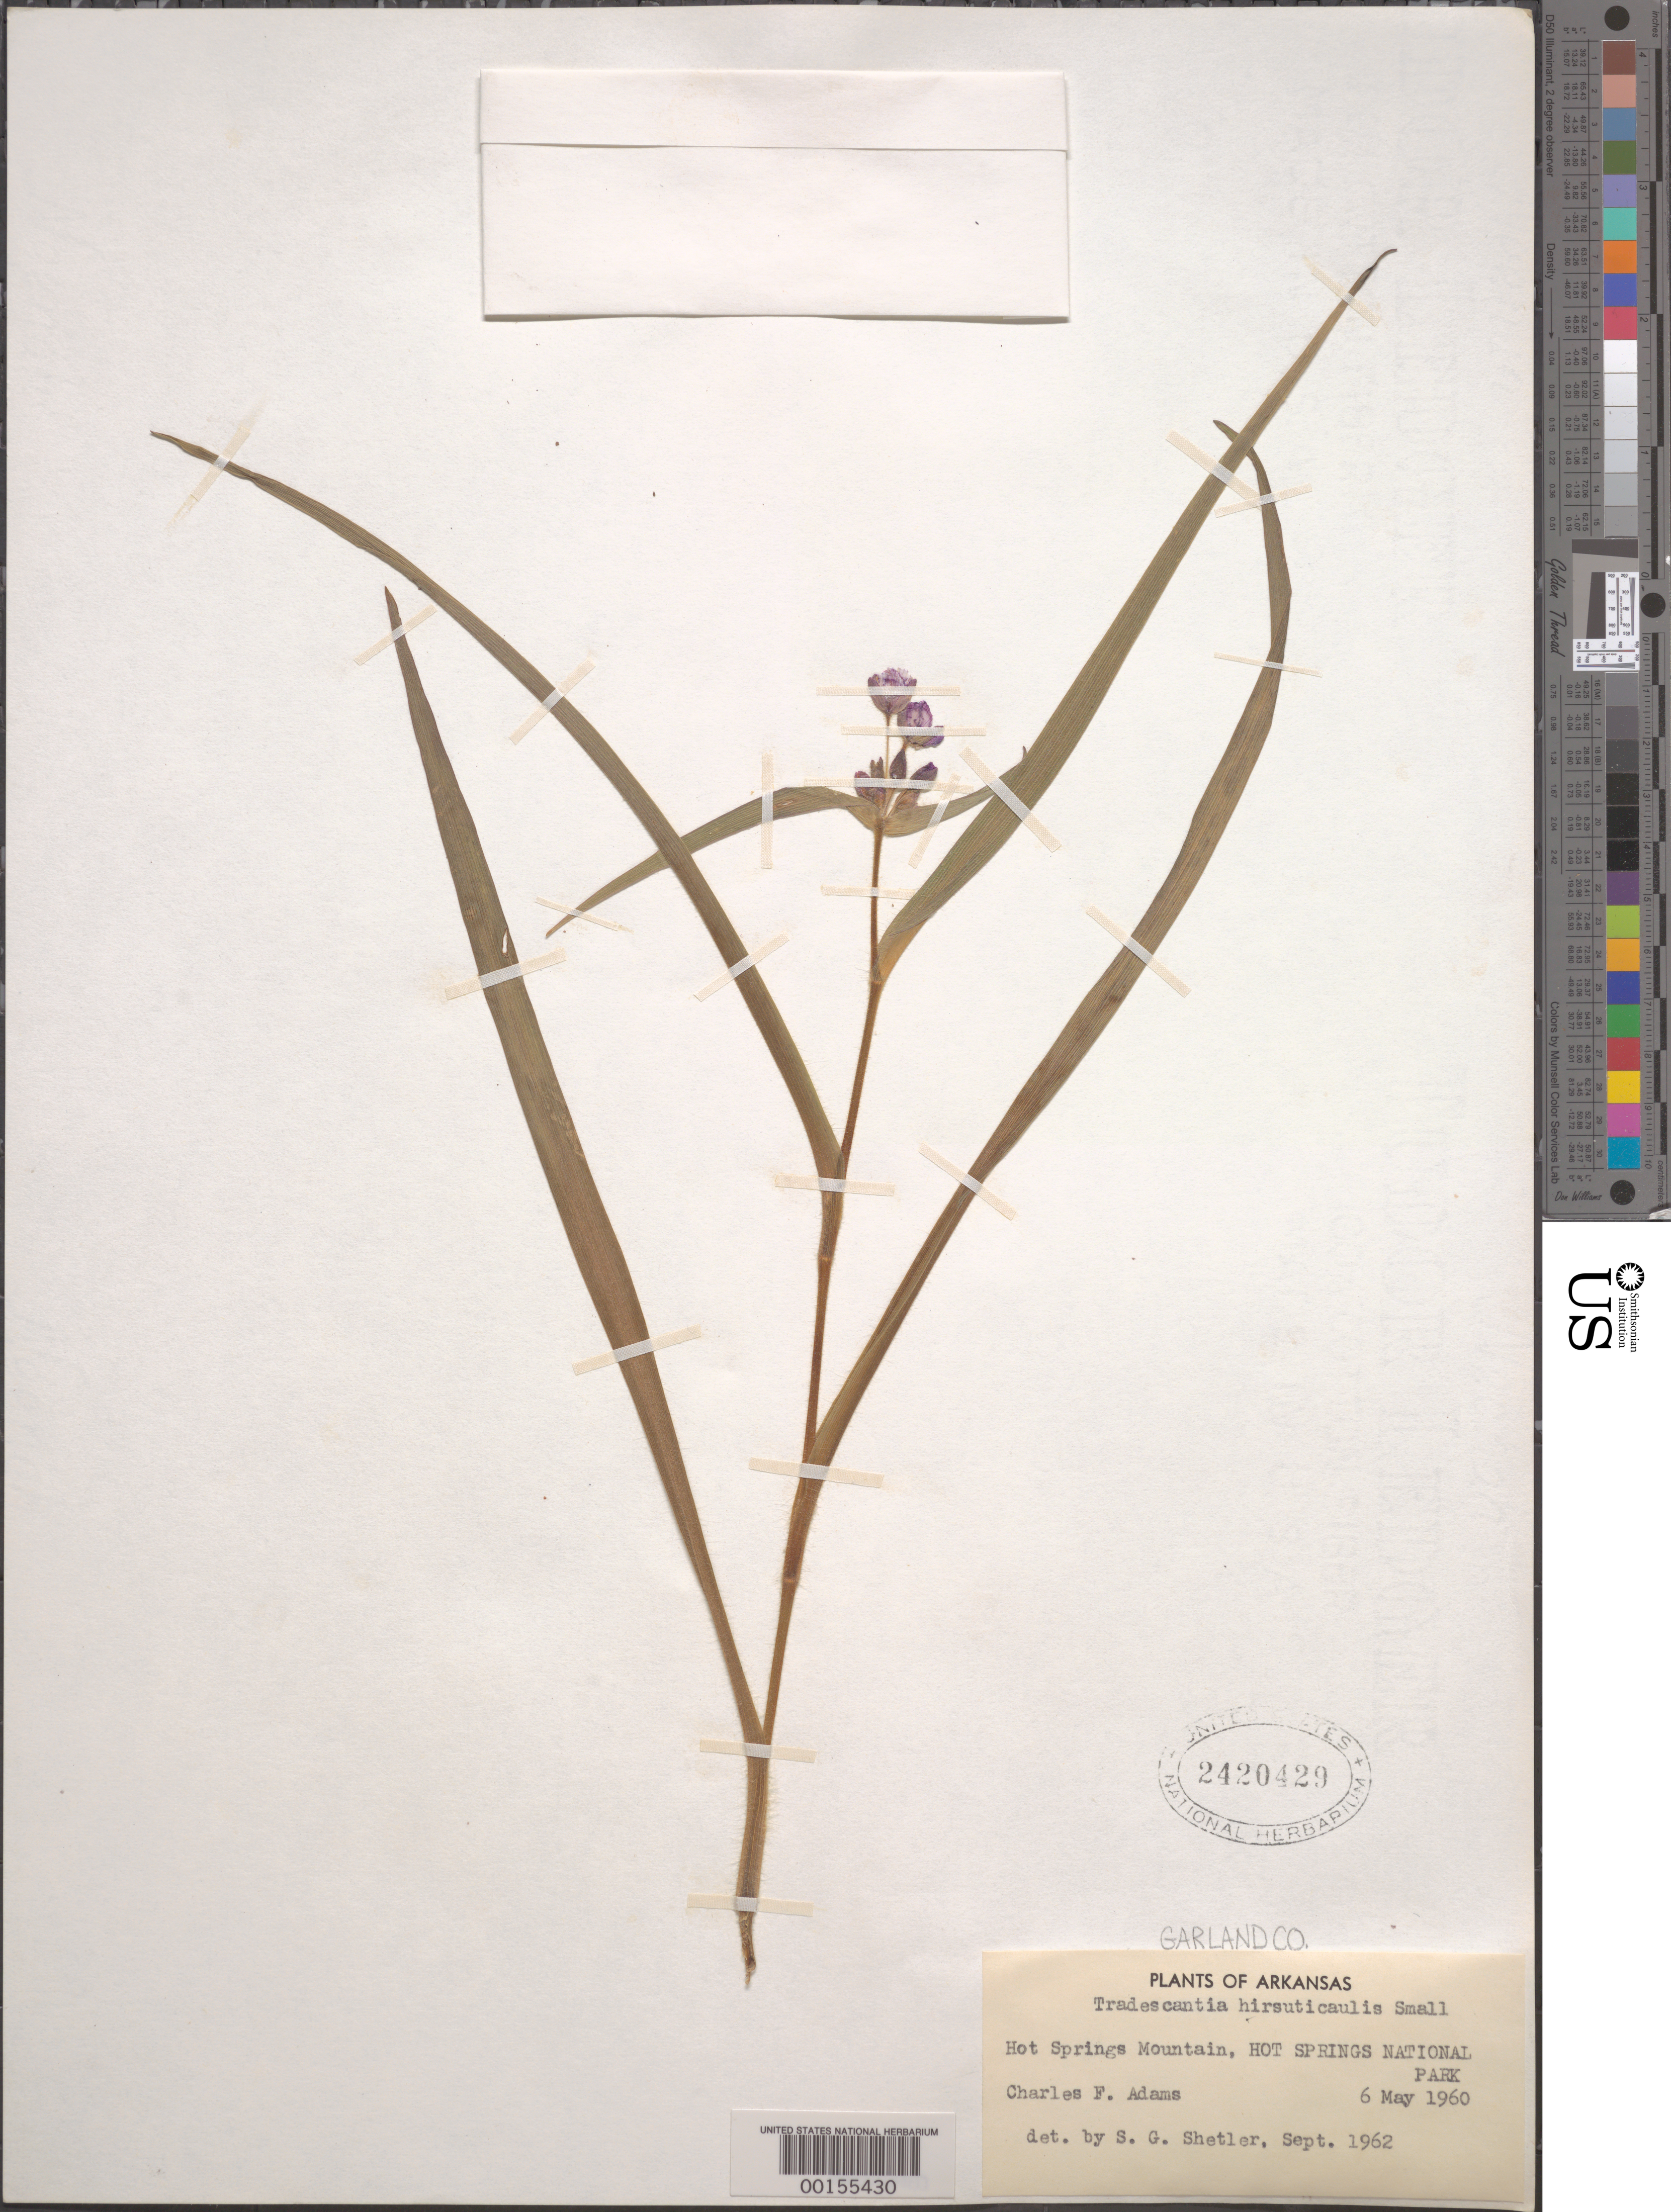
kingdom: Plantae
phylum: Tracheophyta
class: Liliopsida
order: Commelinales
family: Commelinaceae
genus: Tradescantia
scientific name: Tradescantia hirsuticaulis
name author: Small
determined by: Shetler, Stanwyn G., (US), NMNH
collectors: C. F. Adams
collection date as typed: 06 May 1960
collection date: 1960-05-06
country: United States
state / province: Arkansas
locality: Hot springs mt., hot springs national park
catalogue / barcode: US 2420429